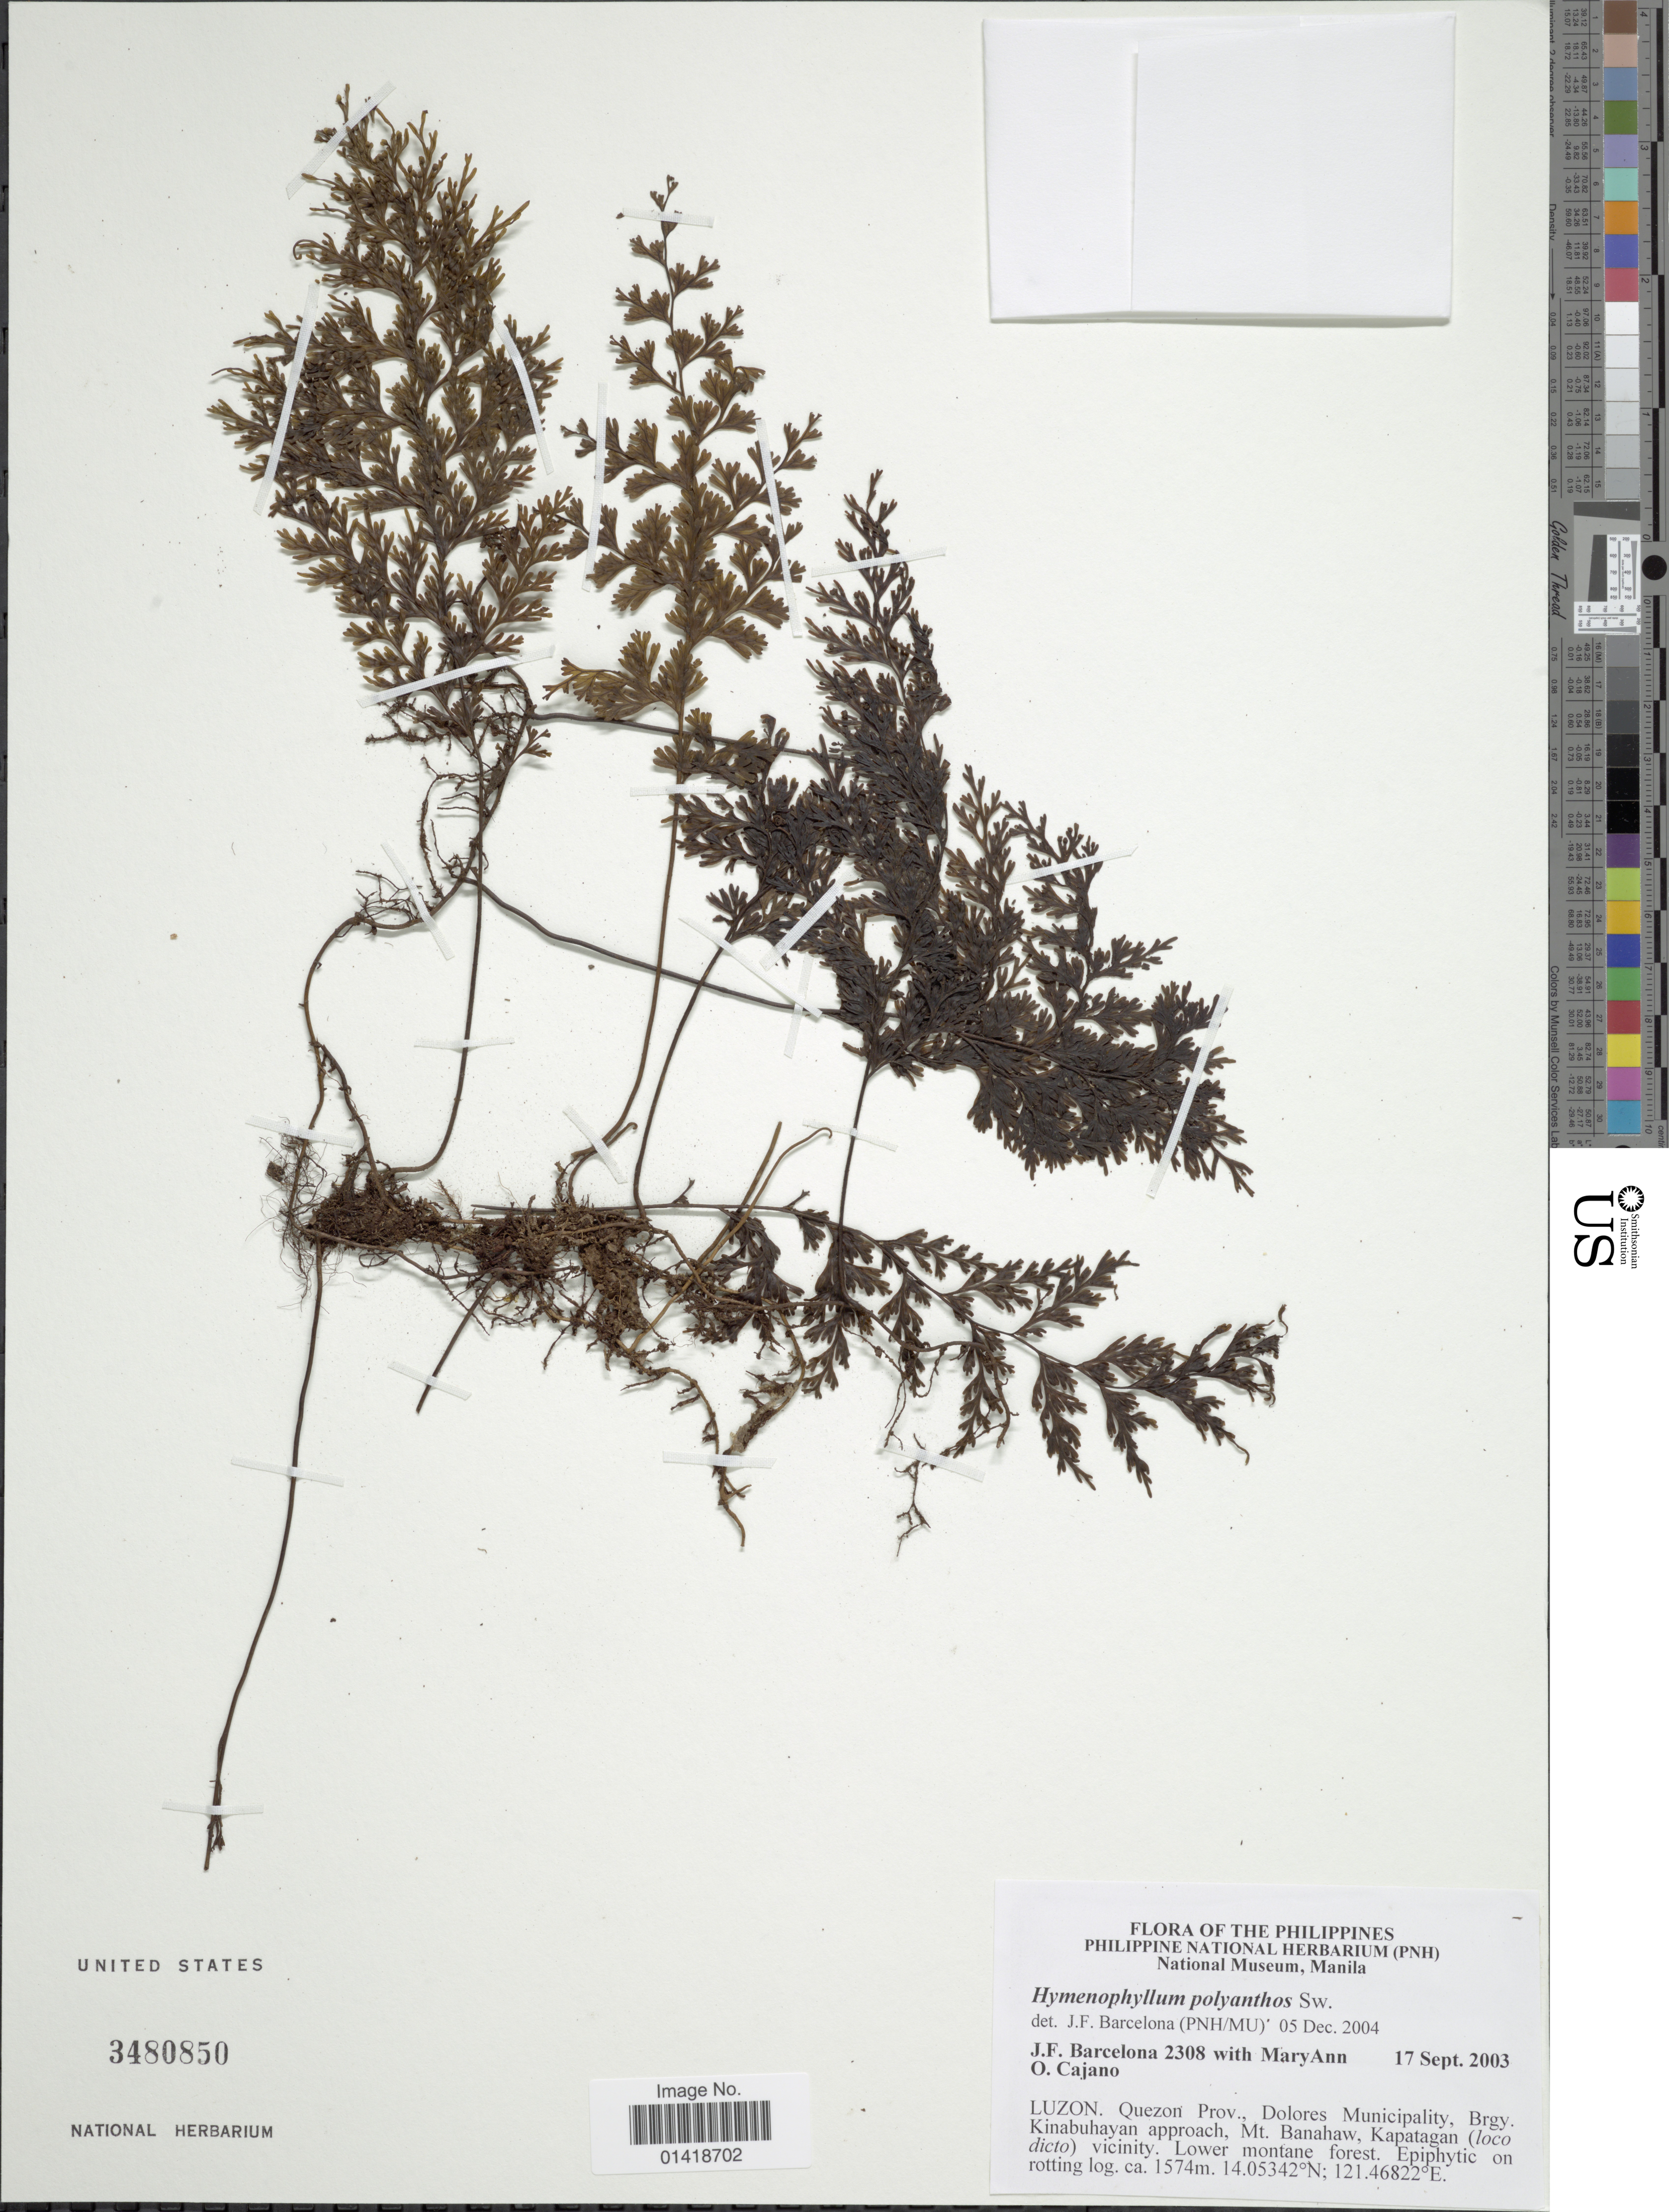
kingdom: Plantae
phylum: Tracheophyta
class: Polypodiopsida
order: Hymenophyllales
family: Hymenophyllaceae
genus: Hymenophyllum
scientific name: Hymenophyllum polyanthos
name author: (Sw.) Sw.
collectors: J. F. Barcelona & M. Cajano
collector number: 2308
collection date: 2003-09-17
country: Philippines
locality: The Philippinnes. Luzon. Quezon Prov., Dolores Municipality, Brgy. Kinabuhayan approach, Mt. Banahaw, Kapatagan (loco dicto) vicinity. Lower montane forest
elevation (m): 1574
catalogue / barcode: US 3480850